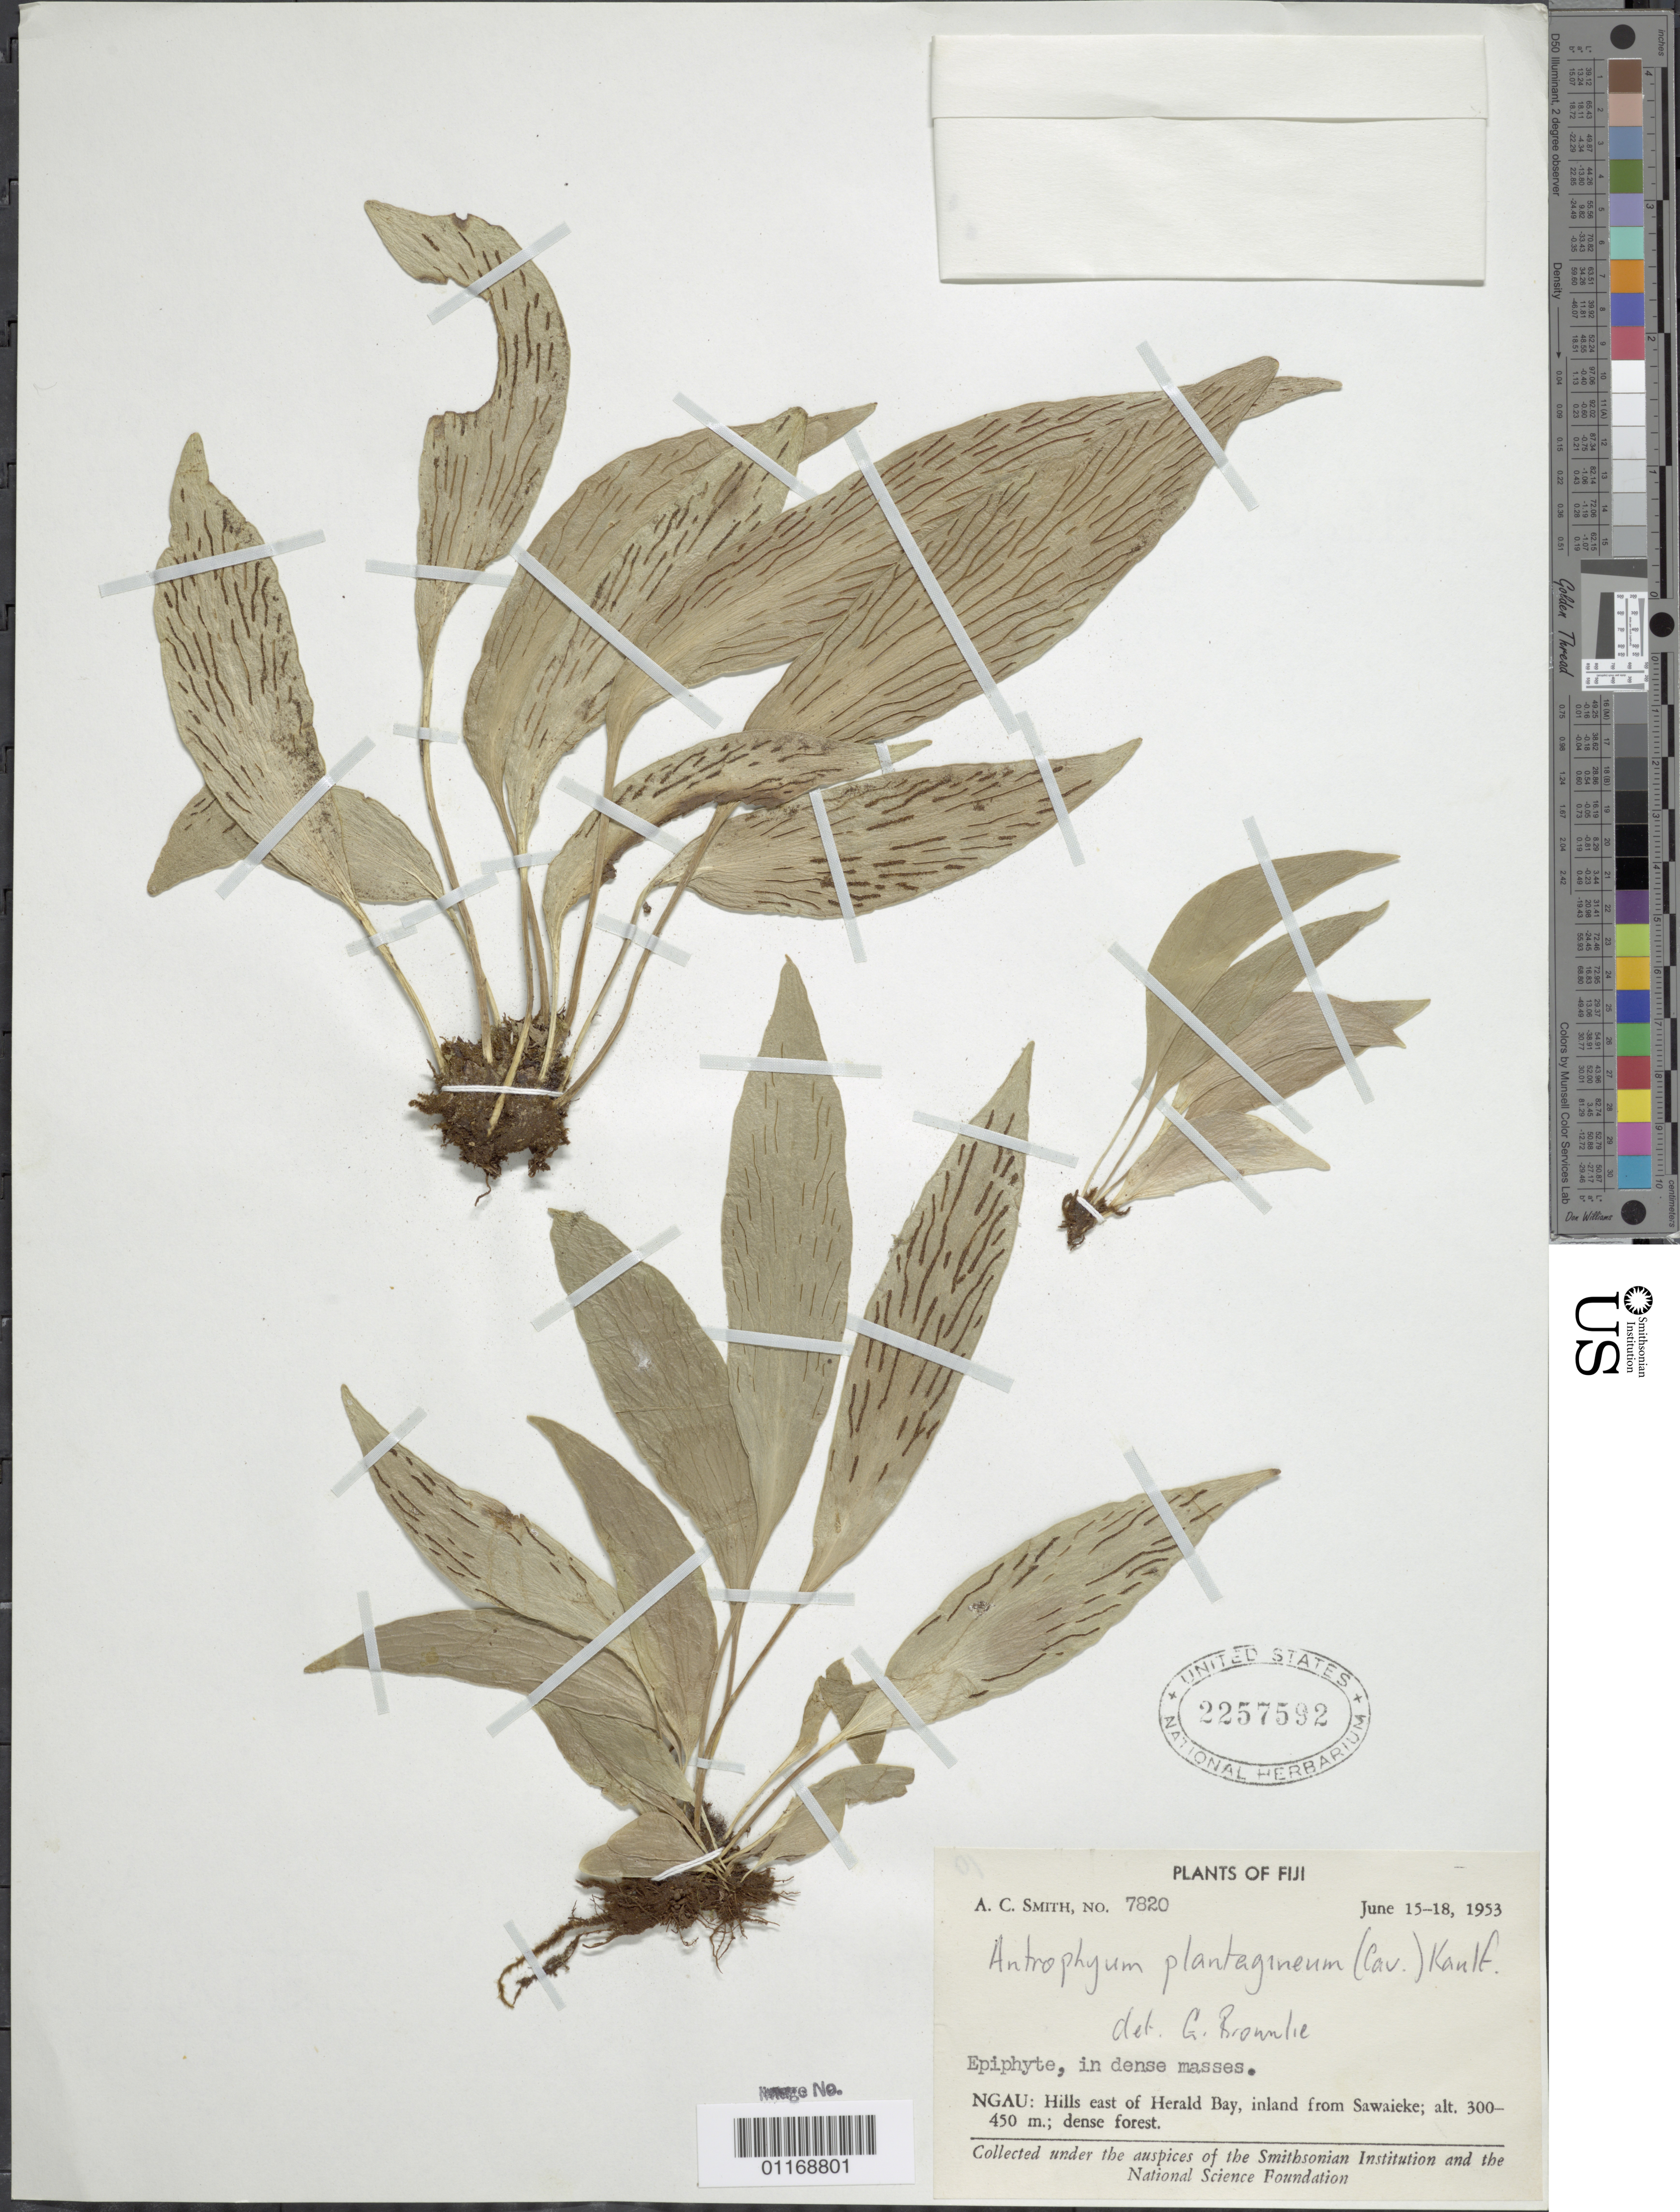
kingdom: Plantae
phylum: Tracheophyta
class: Polypodiopsida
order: Polypodiales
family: Pteridaceae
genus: Antrophyum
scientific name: Antrophyum plantagineum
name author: (Cav.) Kaulf.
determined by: Brownlie, G.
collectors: A. C. Smith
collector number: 7820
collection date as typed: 15-18 Jun 1953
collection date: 1953-06-15/1953-06-18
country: Fiji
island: Gau [Ngau]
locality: Ngau, hills e of herald bay, inland from sawaieke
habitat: Dense forest.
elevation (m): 300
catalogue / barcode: US 2257592